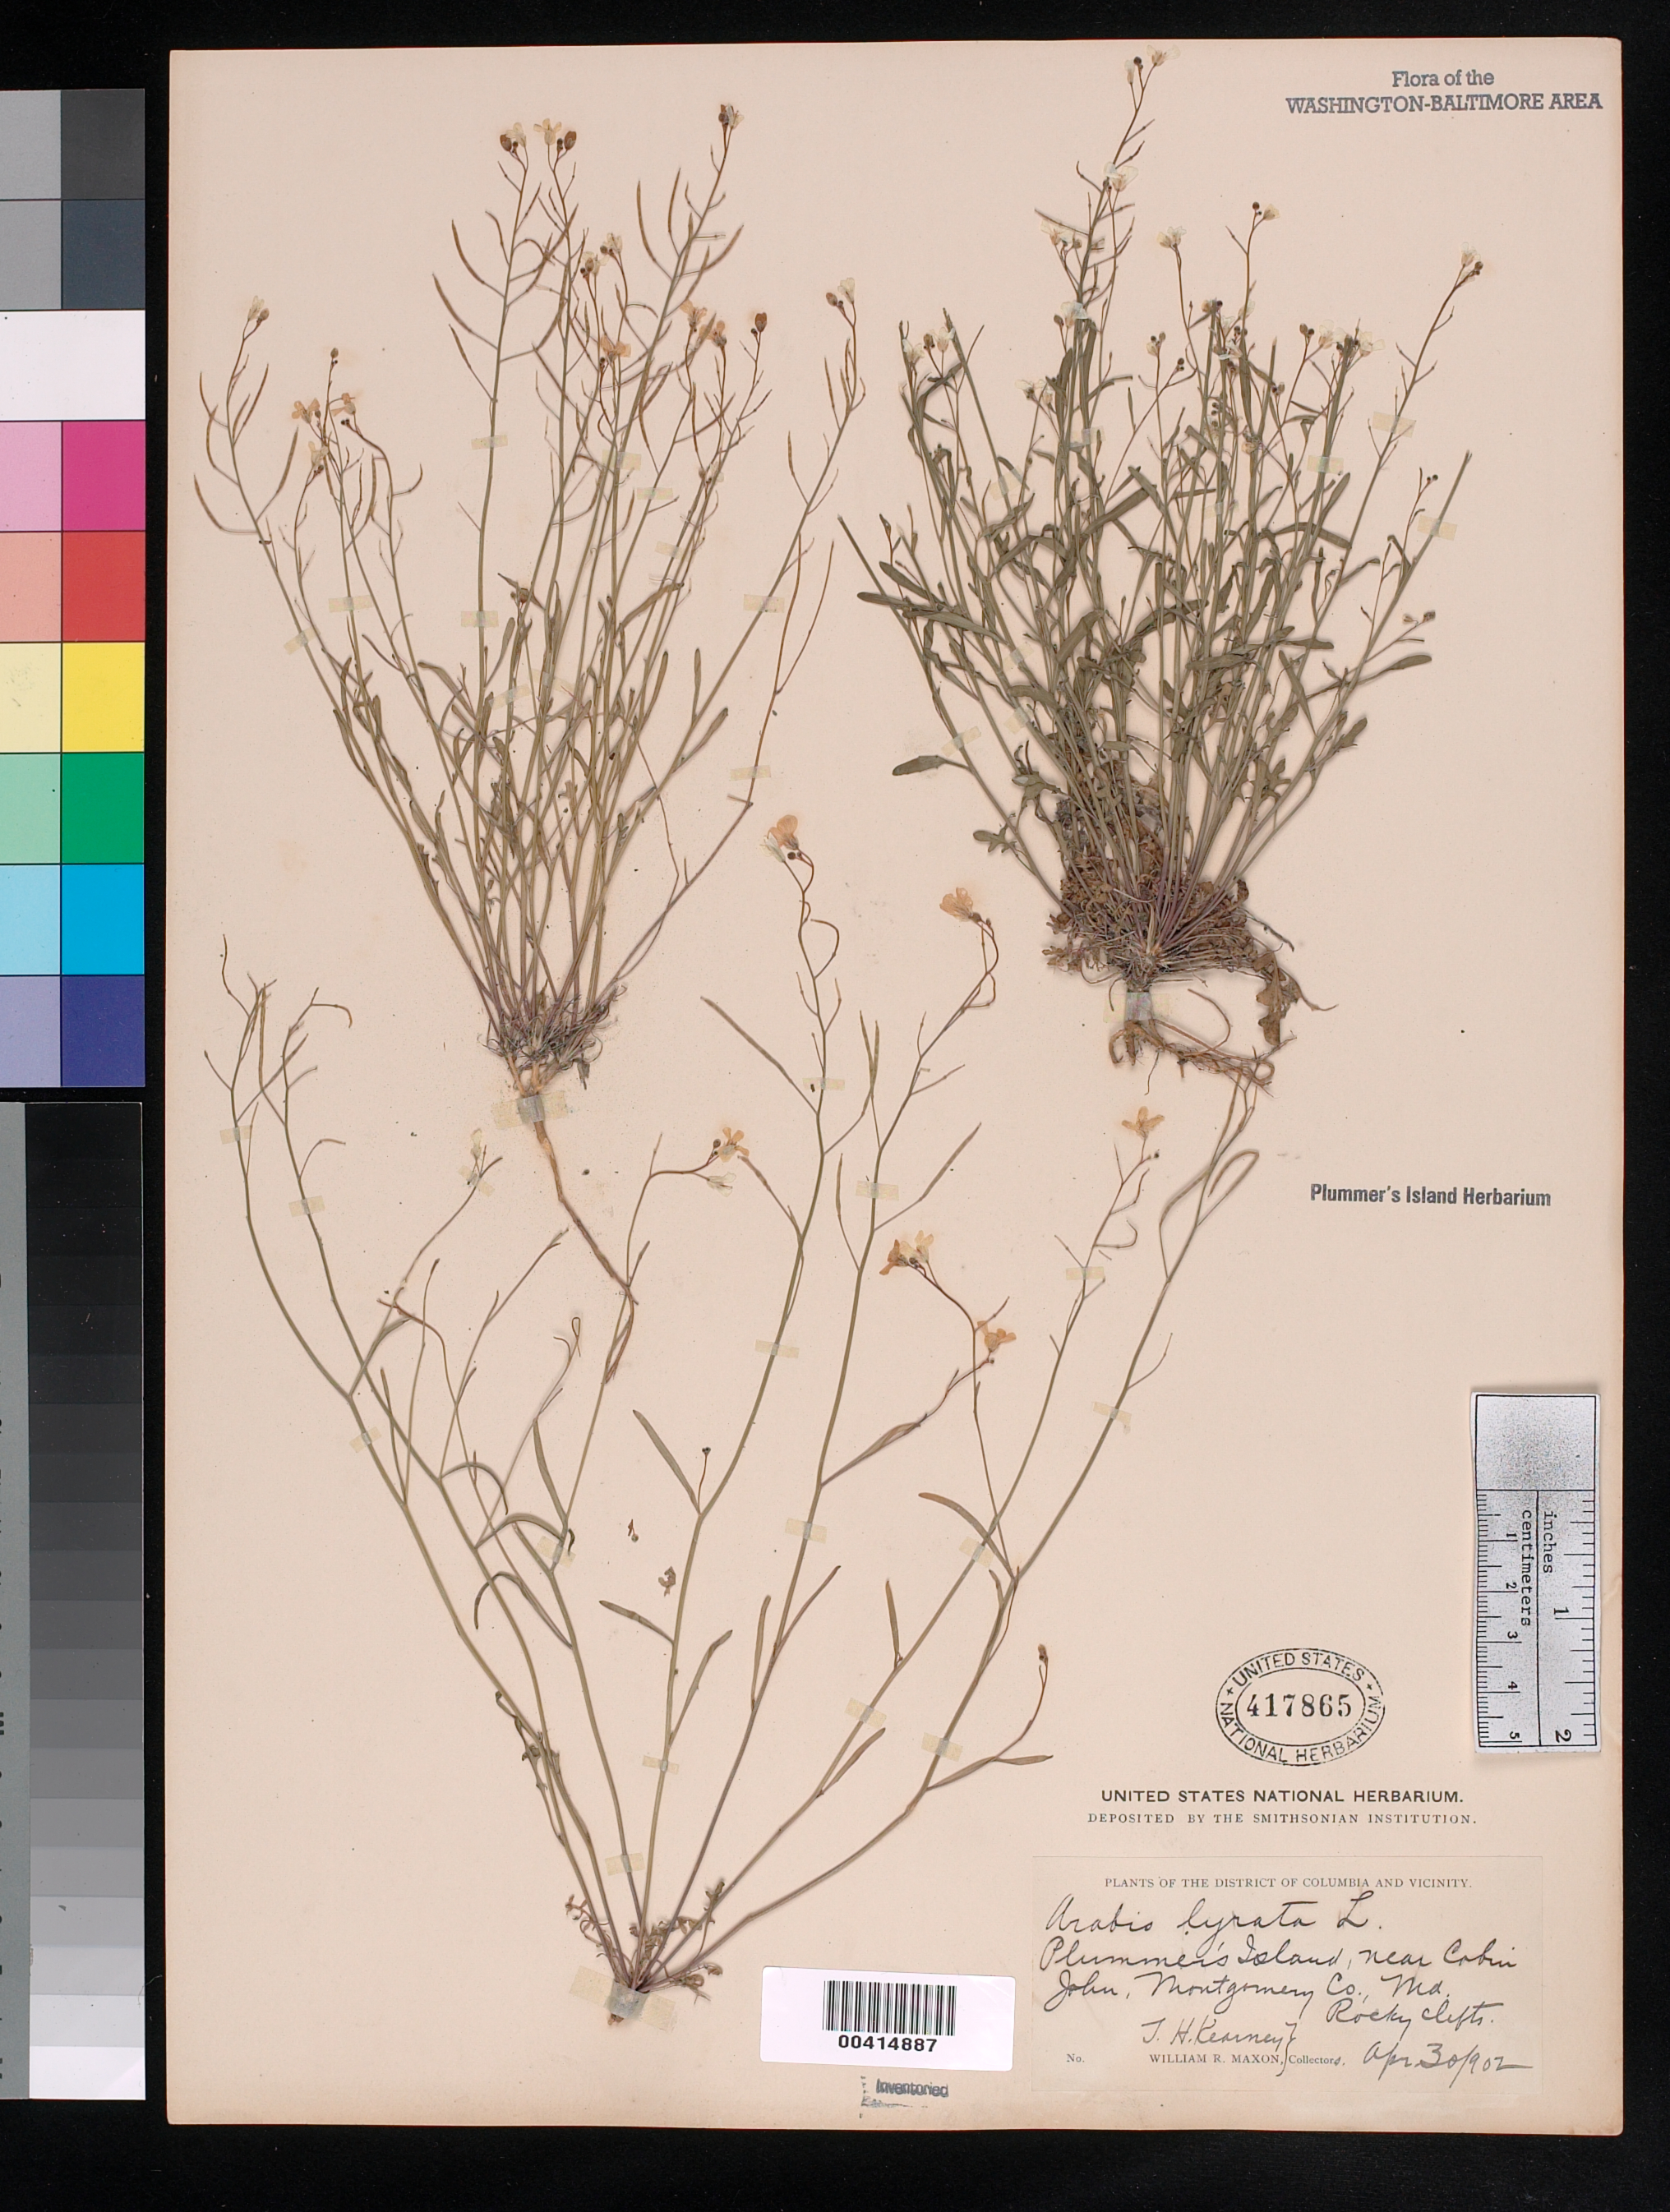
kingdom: Plantae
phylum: Tracheophyta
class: Magnoliopsida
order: Brassicales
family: Brassicaceae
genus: Arabidopsis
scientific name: Arabidopsis lyrata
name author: (L.) O'Kane & Al-Shehbaz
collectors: T. H. Kearney & W. R. Maxon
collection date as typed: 30 Apr 1902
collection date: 1902-04-30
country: United States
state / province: Maryland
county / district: Montgomery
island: Plummers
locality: Plummer's Island C. & O. Canal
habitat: Rocky cliffs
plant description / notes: Fruit and seeds sampled for PPQ/USDA Botany Coll.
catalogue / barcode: US 417865